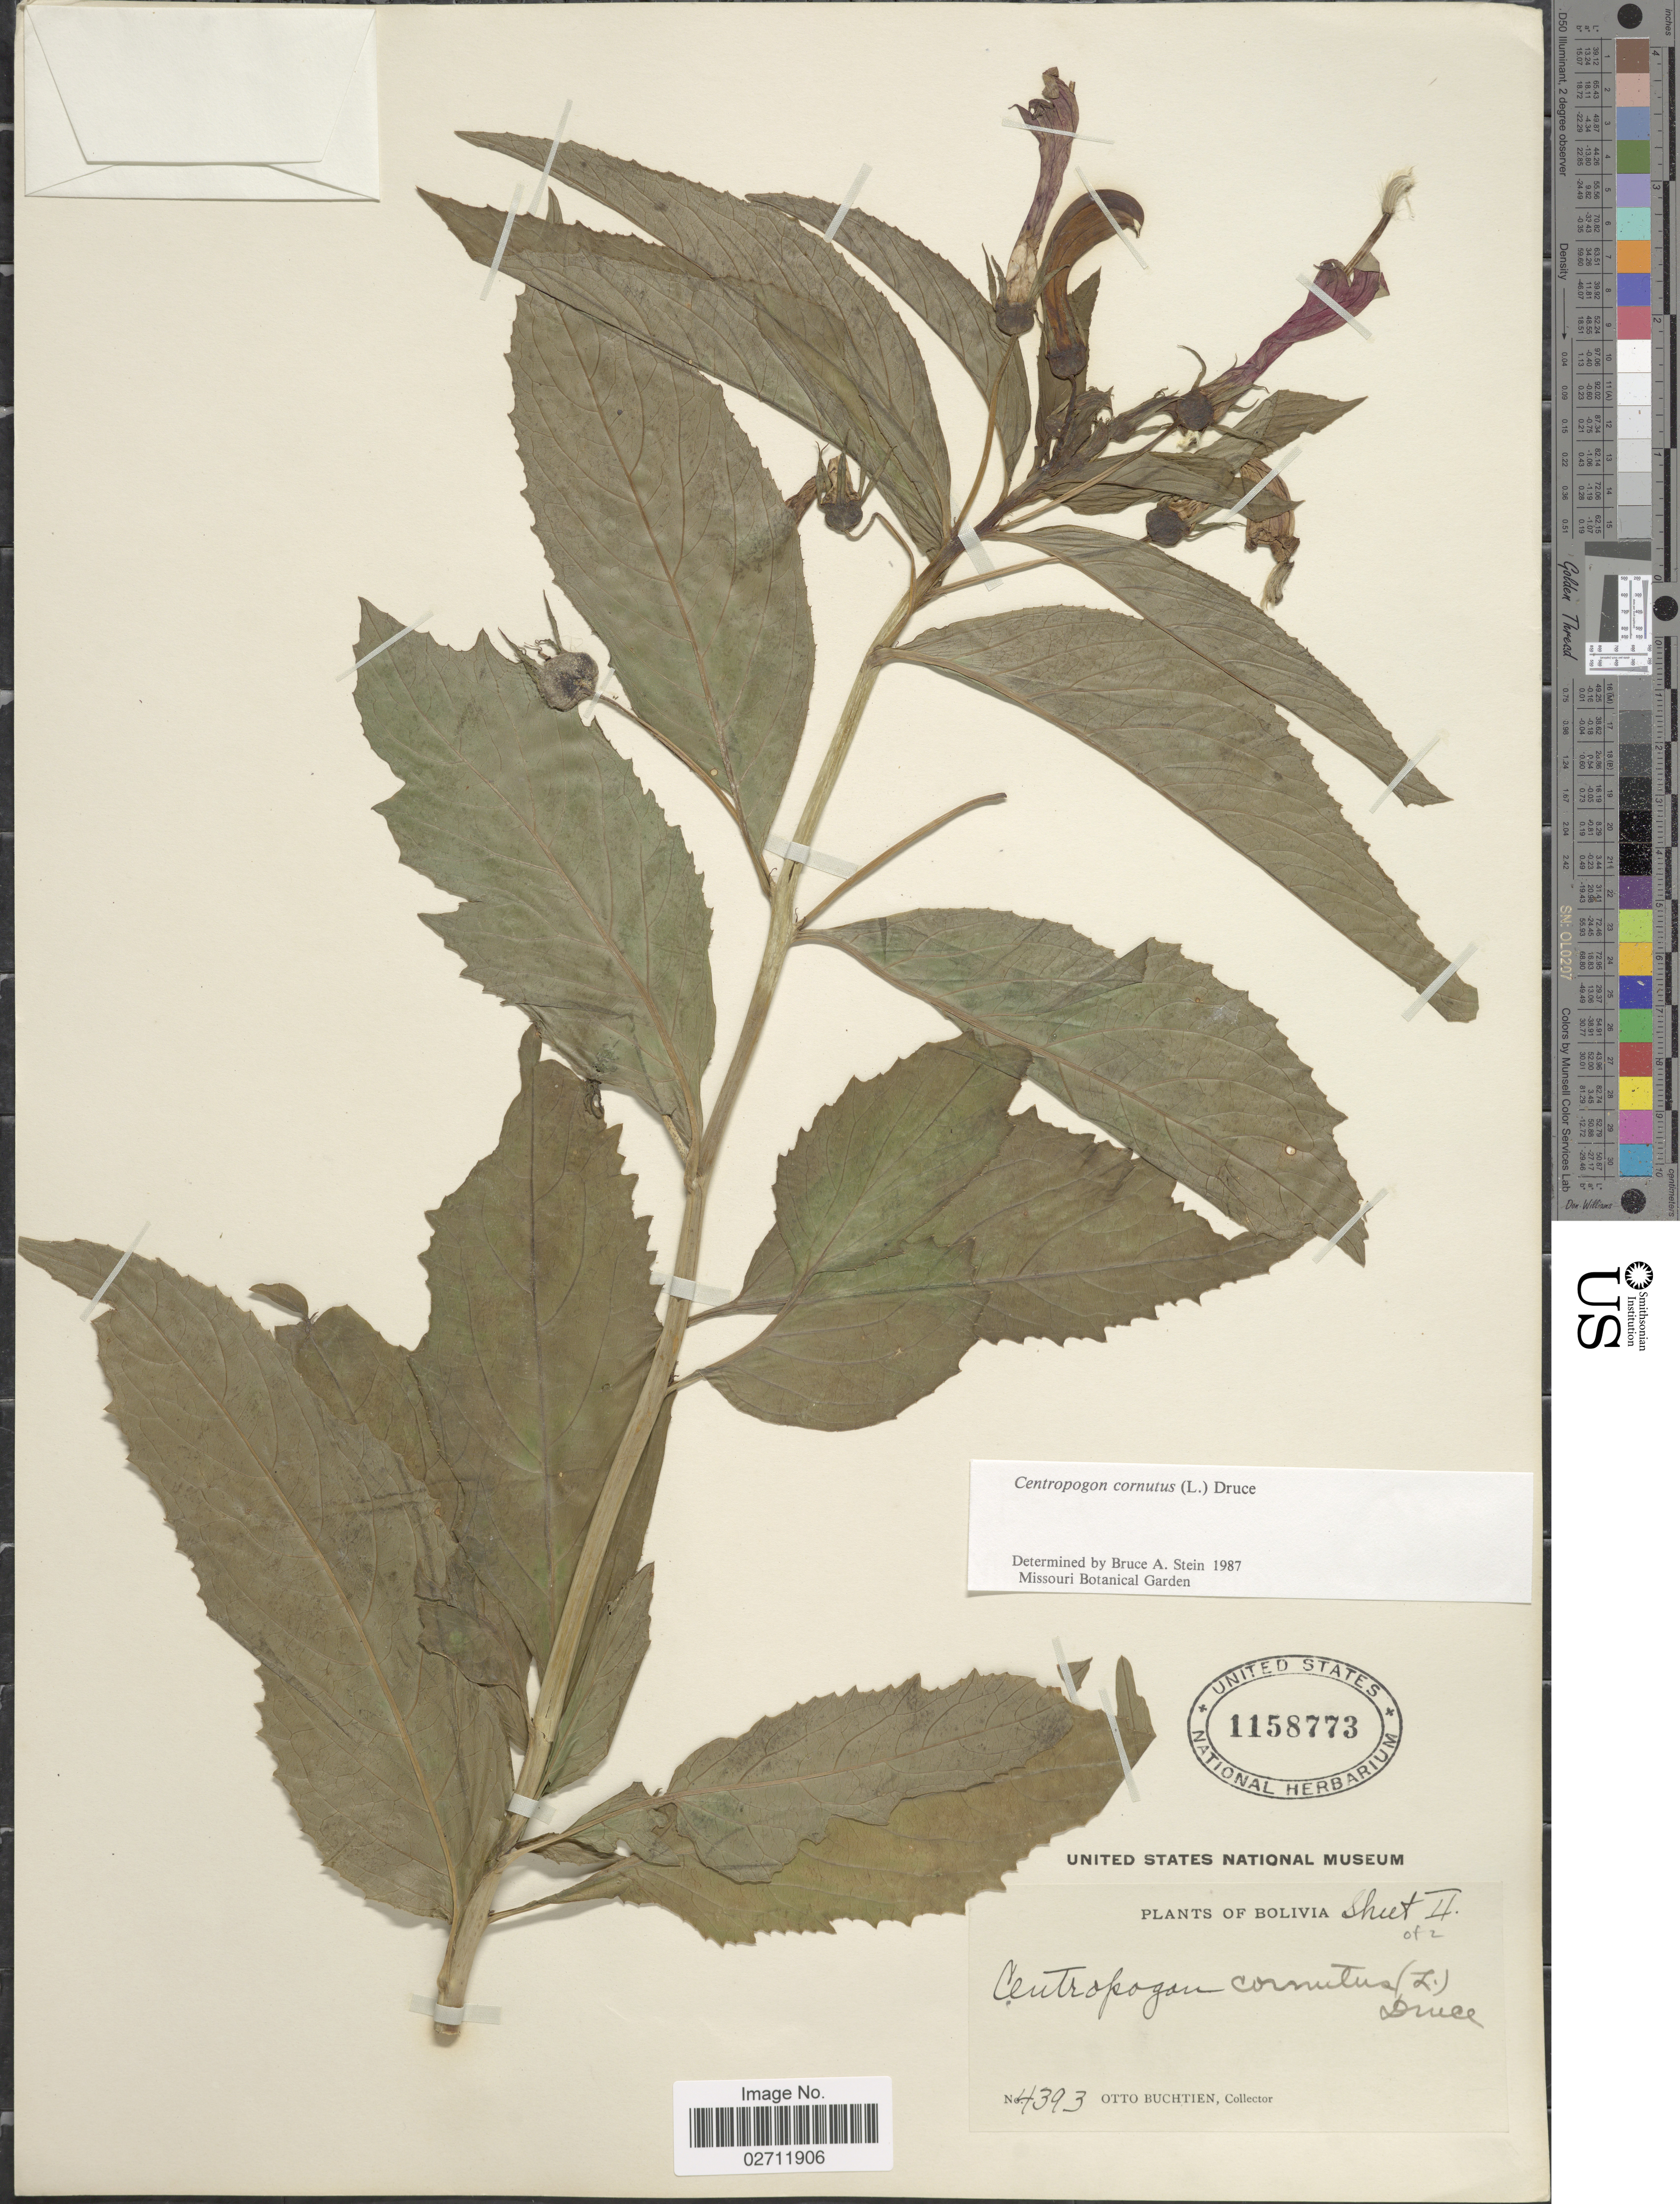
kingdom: Plantae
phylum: Tracheophyta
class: Magnoliopsida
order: Asterales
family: Campanulaceae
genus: Centropogon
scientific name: Centropogon cornutus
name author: (L.) Druce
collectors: O. Buchtien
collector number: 4393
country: Bolivia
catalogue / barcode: US 1158773